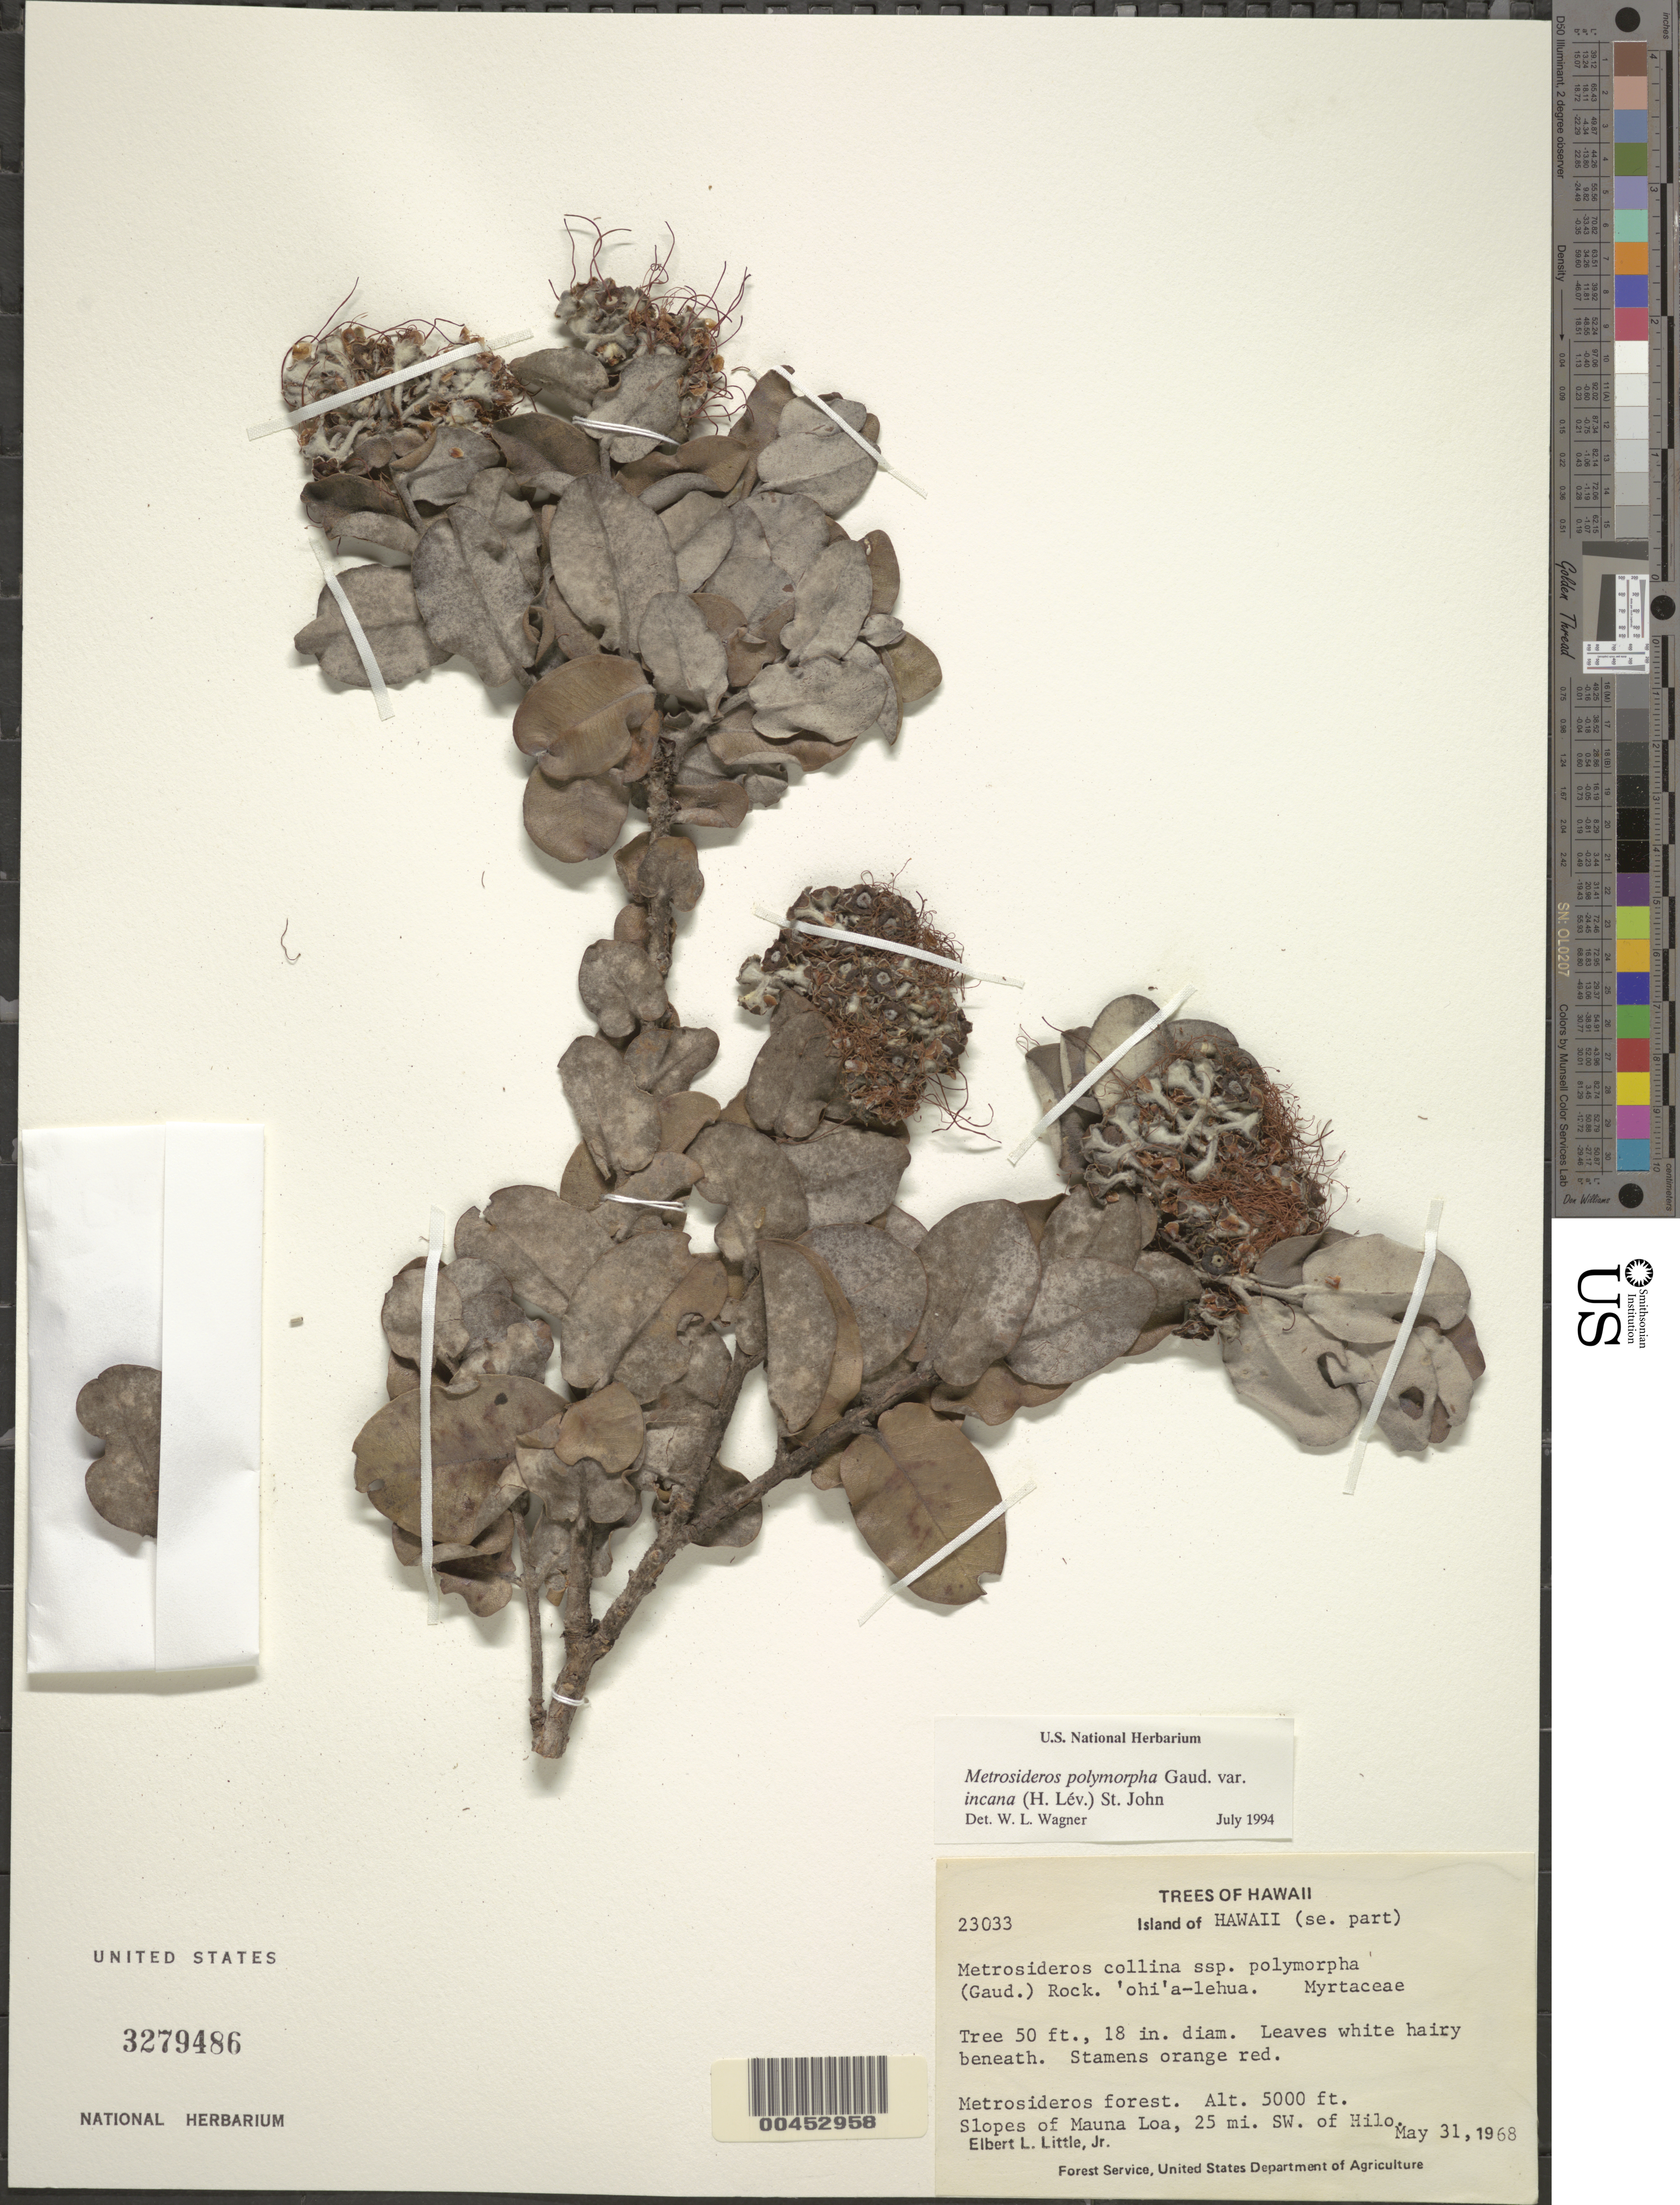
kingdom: Plantae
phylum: Tracheophyta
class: Magnoliopsida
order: Myrtales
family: Myrtaceae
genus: Metrosideros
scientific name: Metrosideros polymorpha var. incana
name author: H. St. John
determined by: Wagner, W. L., (BOT), Smithsonian Institution - National Museum of Natural History (UNITED STATES)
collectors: E. L. Little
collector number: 23033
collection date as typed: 31 May 1968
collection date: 1968-05-31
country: United States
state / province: Hawaii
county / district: Hawaii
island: Hawaii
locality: SE part of Hawaii, slopes of Mauna Loa, 25 mi SW of Hilo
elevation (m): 1524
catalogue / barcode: US 3279486